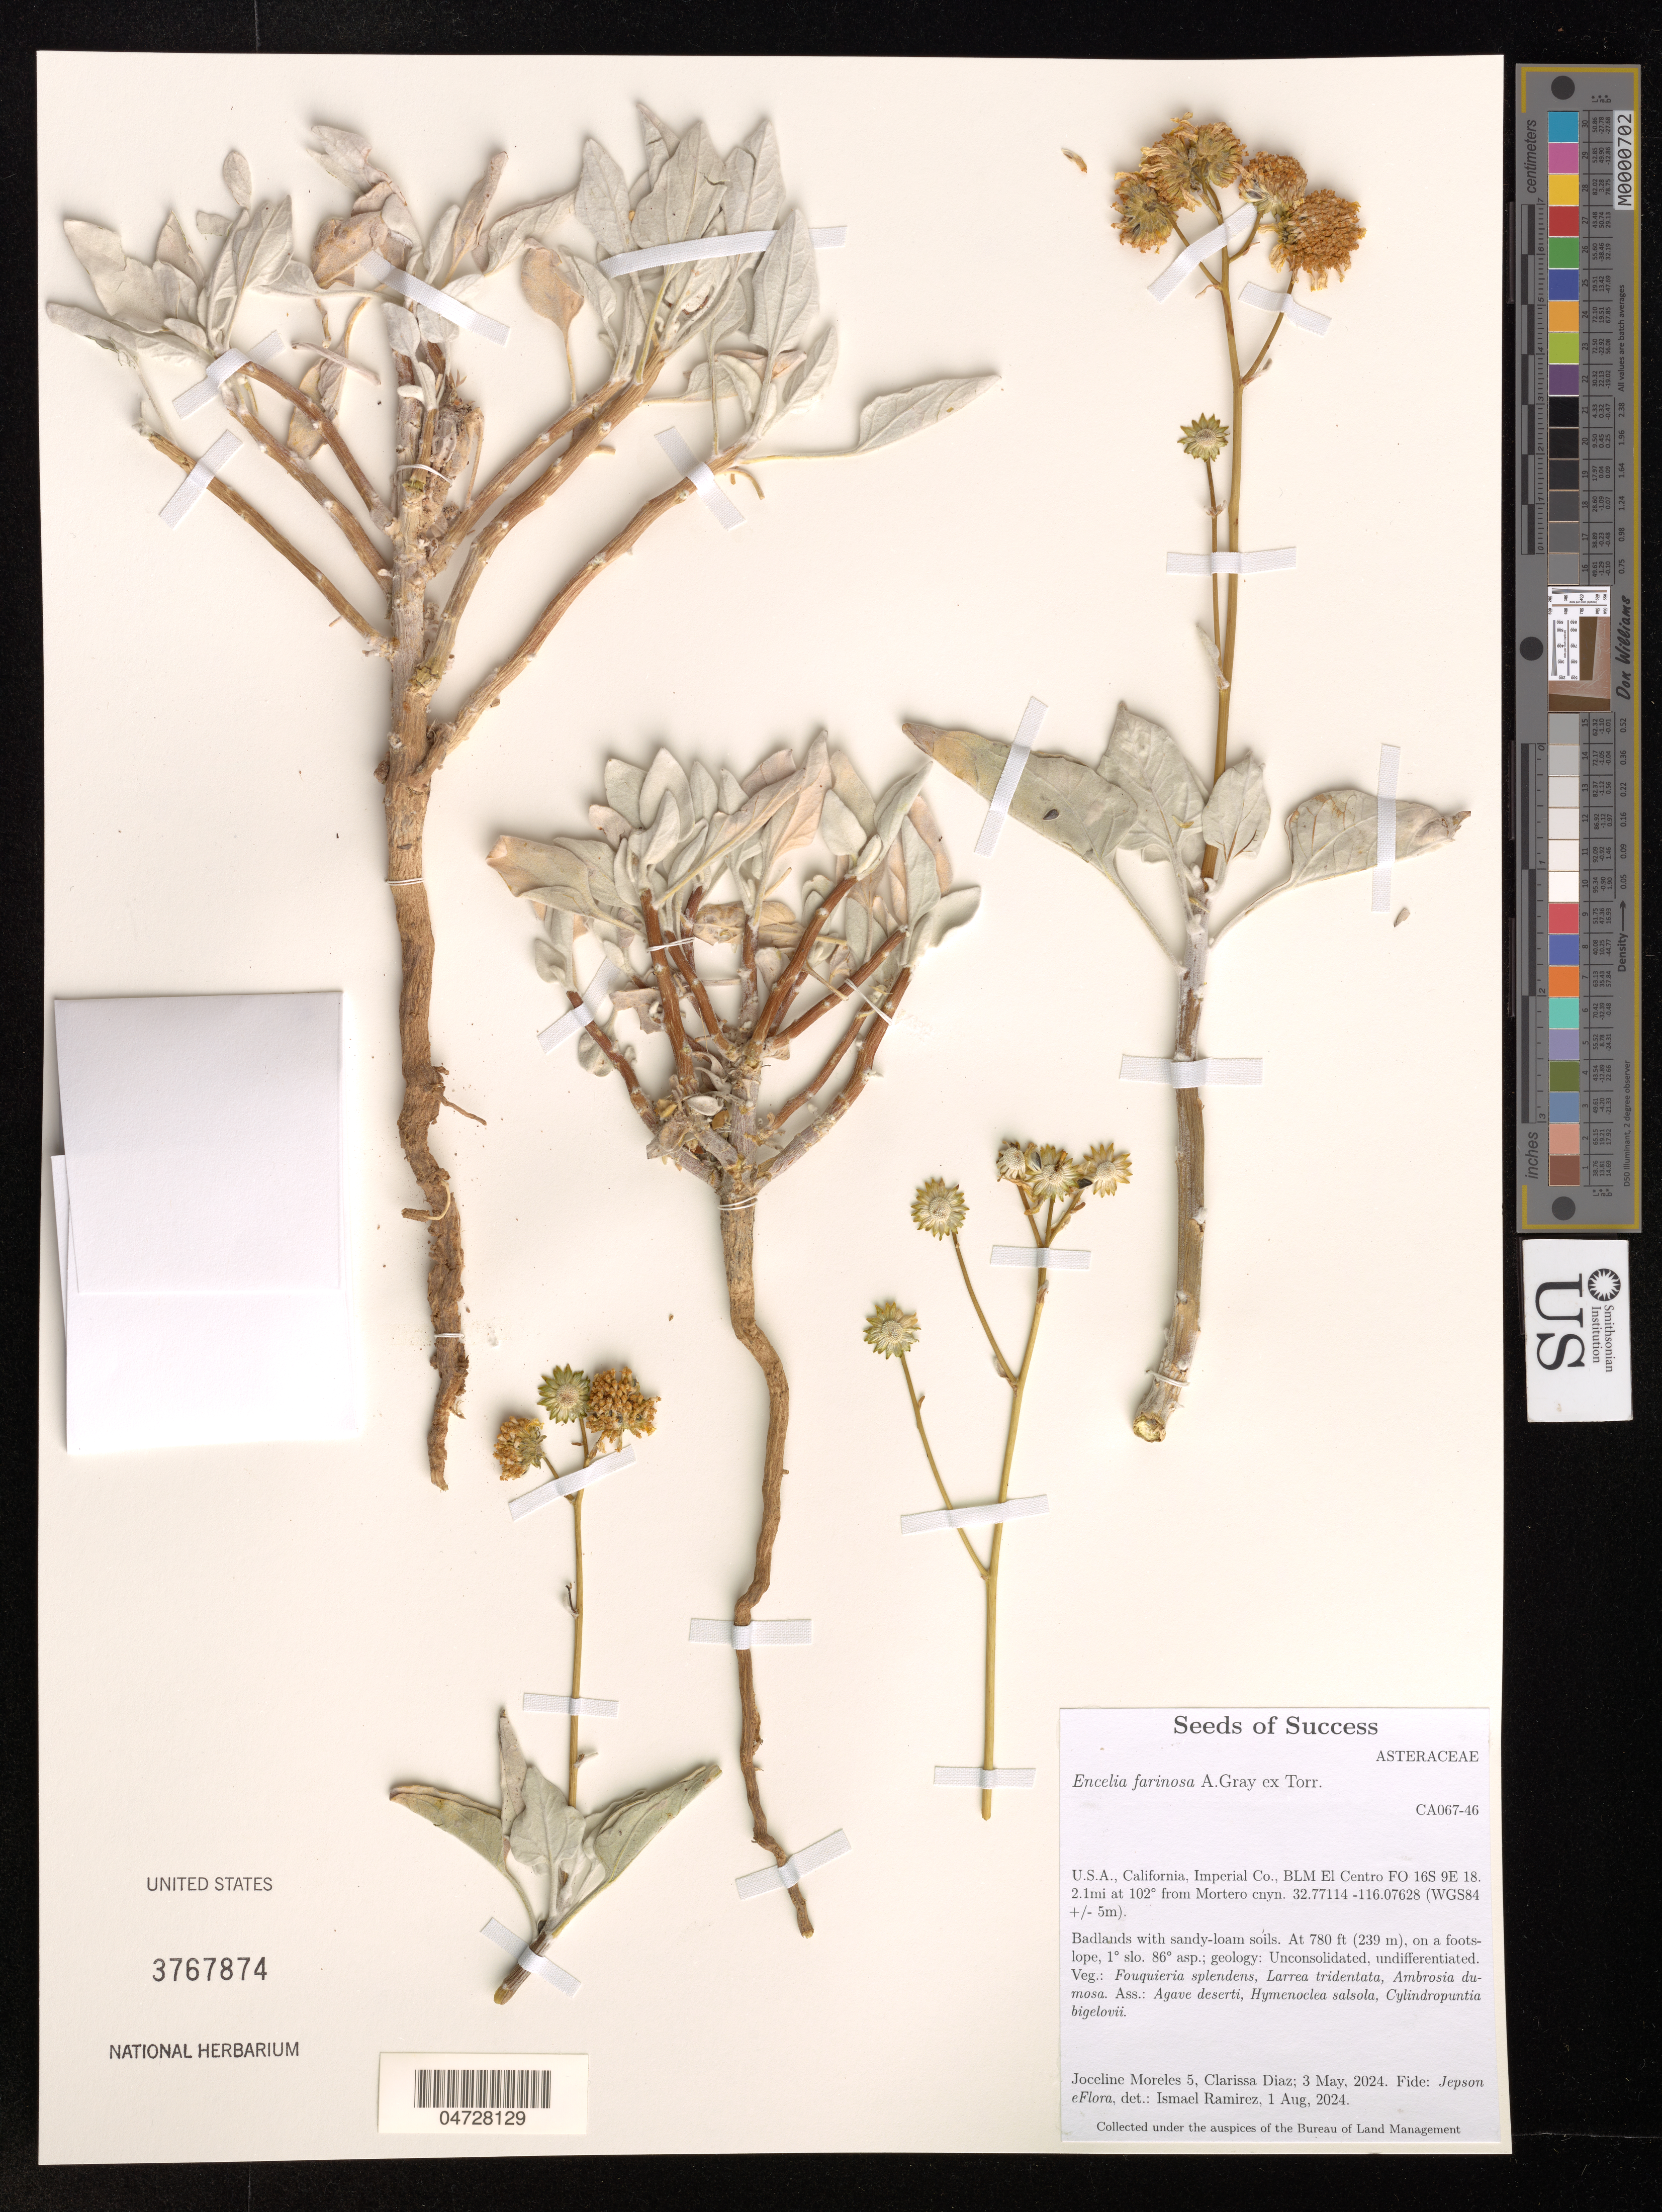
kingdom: Plantae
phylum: Tracheophyta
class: Magnoliopsida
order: Asterales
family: Asteraceae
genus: Encelia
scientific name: Encelia farinosa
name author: A. Gray ex Torr. in Emory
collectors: J. Moreles & C. Diaz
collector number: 5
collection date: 2024-05-03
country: United States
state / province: California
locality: Imperial Co., BLM El Centro FO 16S 9E 18. 2.1mi at 102° from Mortero cnyn.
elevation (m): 238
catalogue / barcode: US 3767874